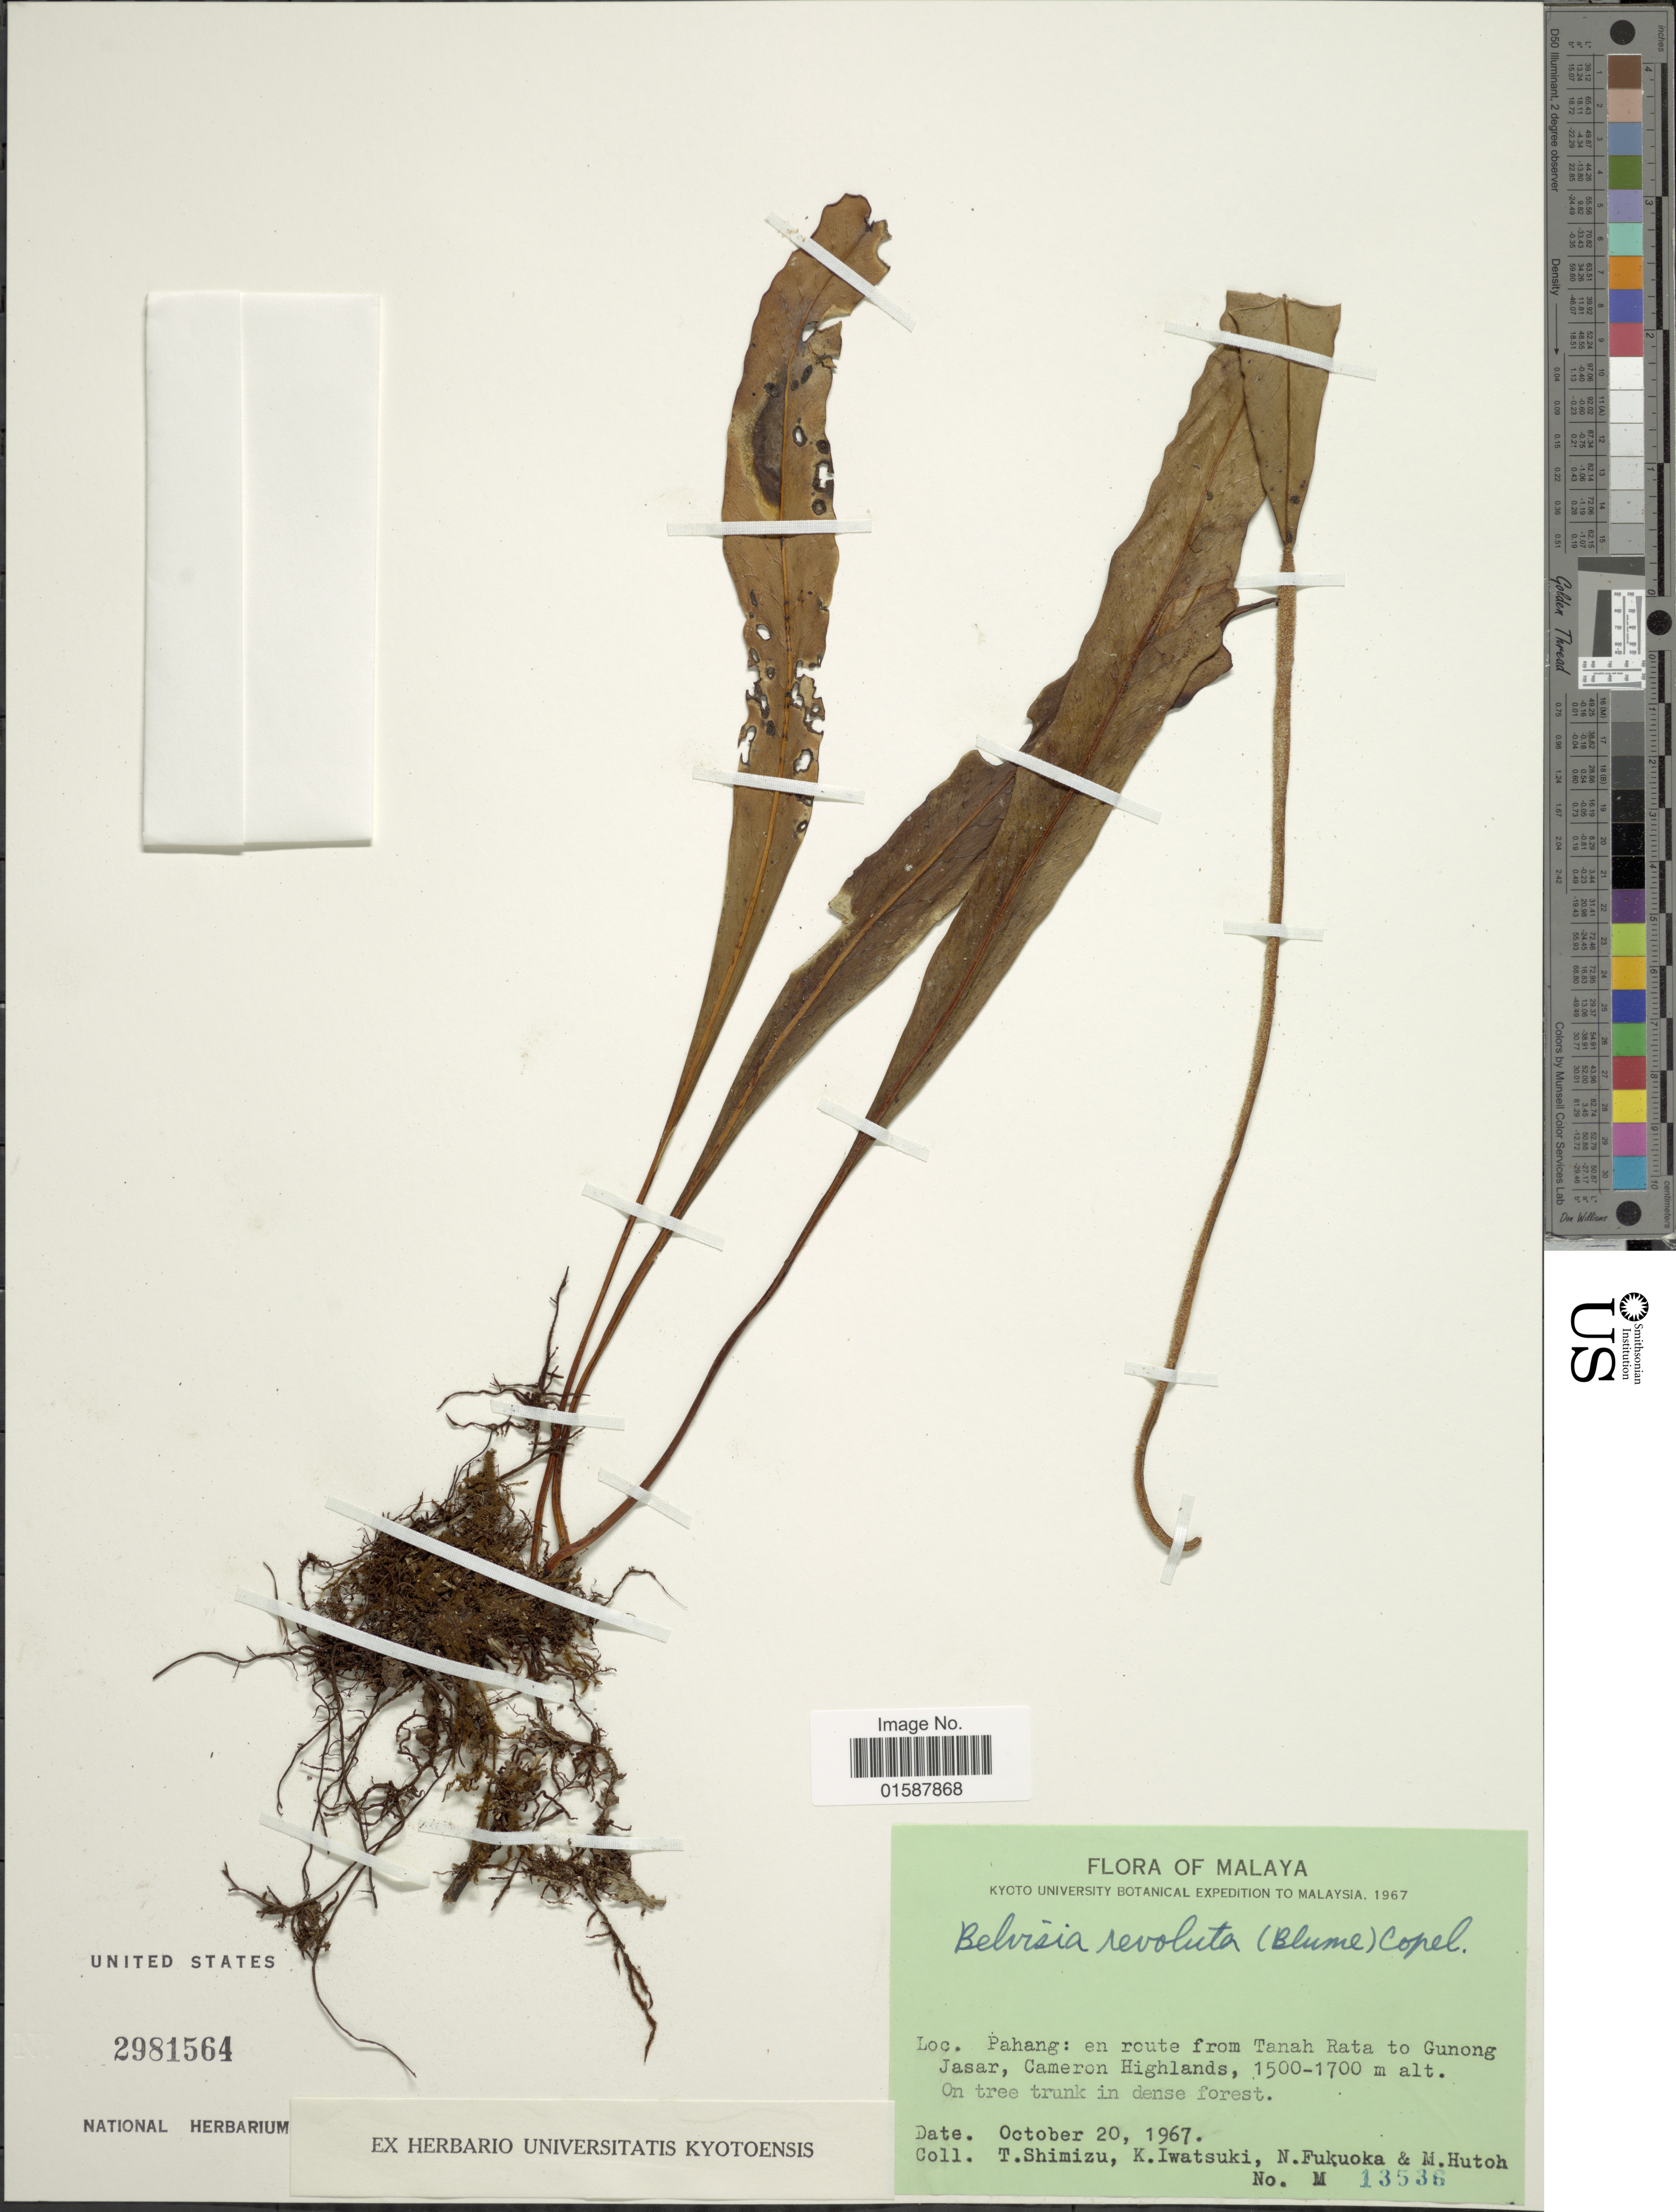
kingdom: Plantae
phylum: Tracheophyta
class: Polypodiopsida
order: Polypodiales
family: Polypodiaceae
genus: Lepisorus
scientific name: Lepisorus revoluta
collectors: T. Shimizu, K. Iwatsuki, N. Fukuoka & M. Hutch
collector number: M13536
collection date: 1967-10-20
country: Malaysia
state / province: Pahang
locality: Malaya. en route from Tanah Rata to Gunong Jasar, Cameron Highlands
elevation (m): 1500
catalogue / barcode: US 2981564